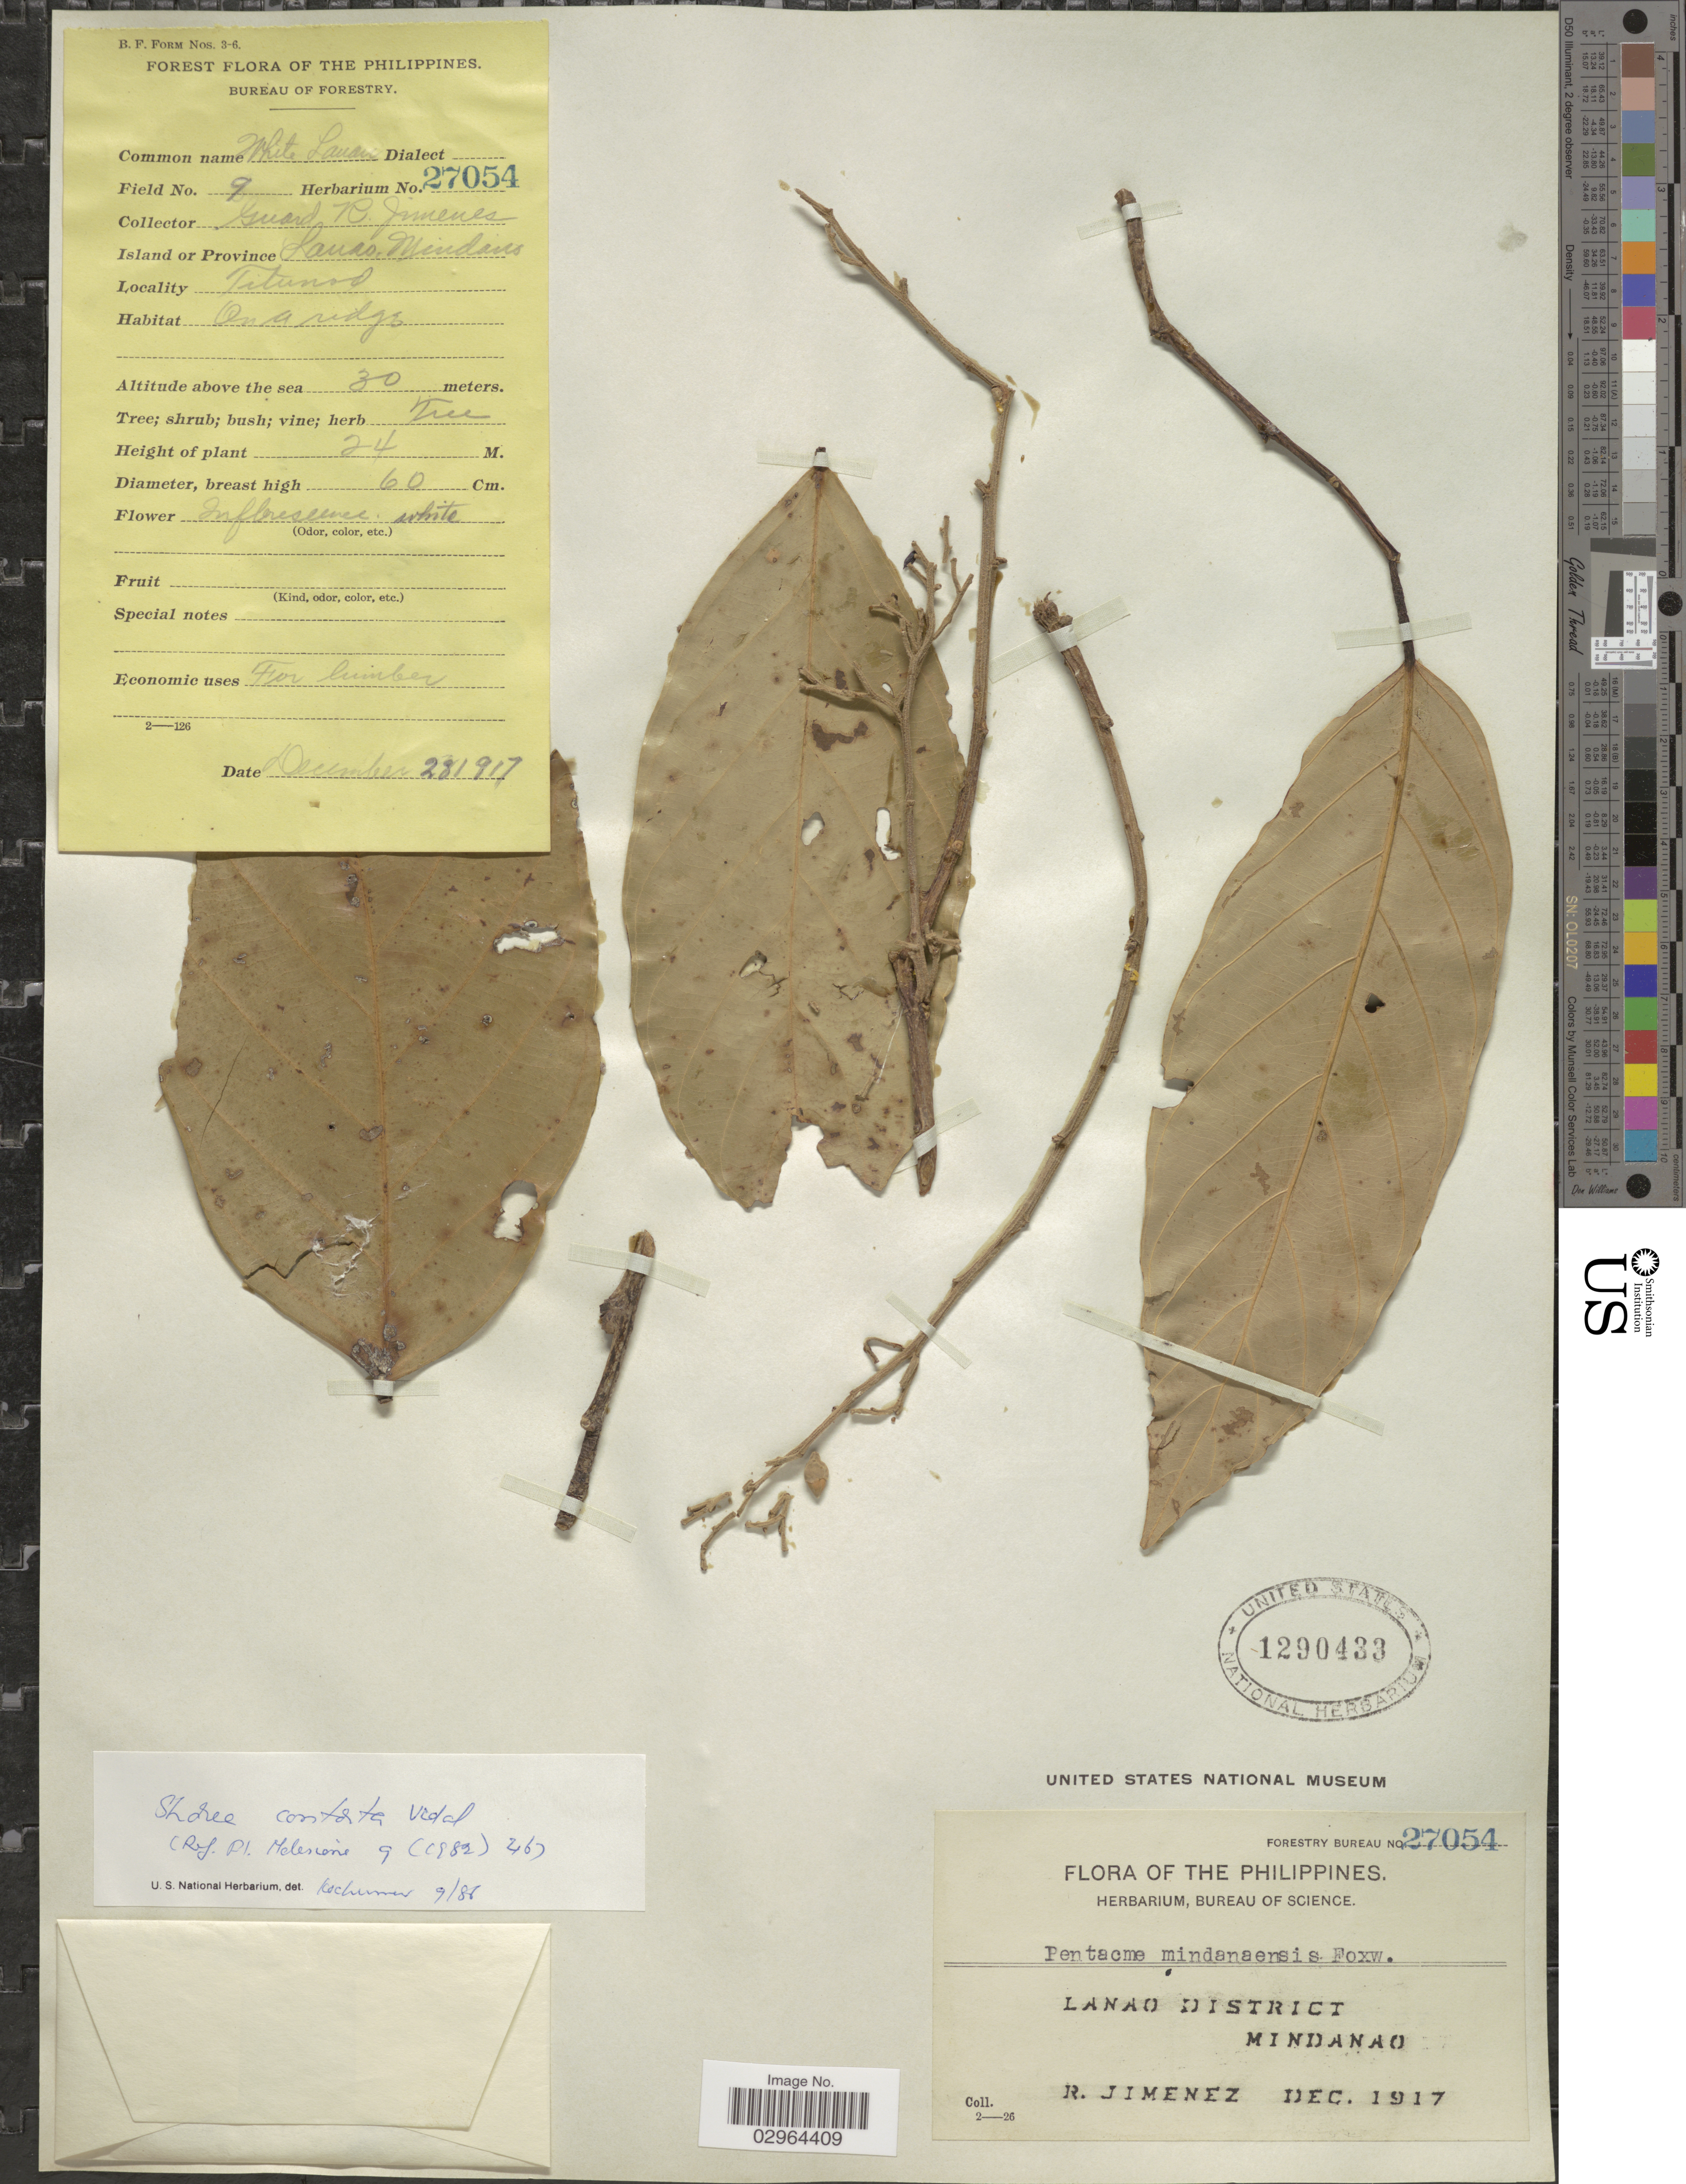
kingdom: Plantae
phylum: Tracheophyta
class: Magnoliopsida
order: Malvales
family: Dipterocarpaceae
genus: Pentacme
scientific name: Pentacme contorta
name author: (S. Vidal) Merr. & Rolfe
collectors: R. Jimenez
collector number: Forestry Bureau 27054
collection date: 1917-12-23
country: Philippines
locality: Lanao District, Mindanao. Titunod.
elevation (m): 30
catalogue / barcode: US 1290433